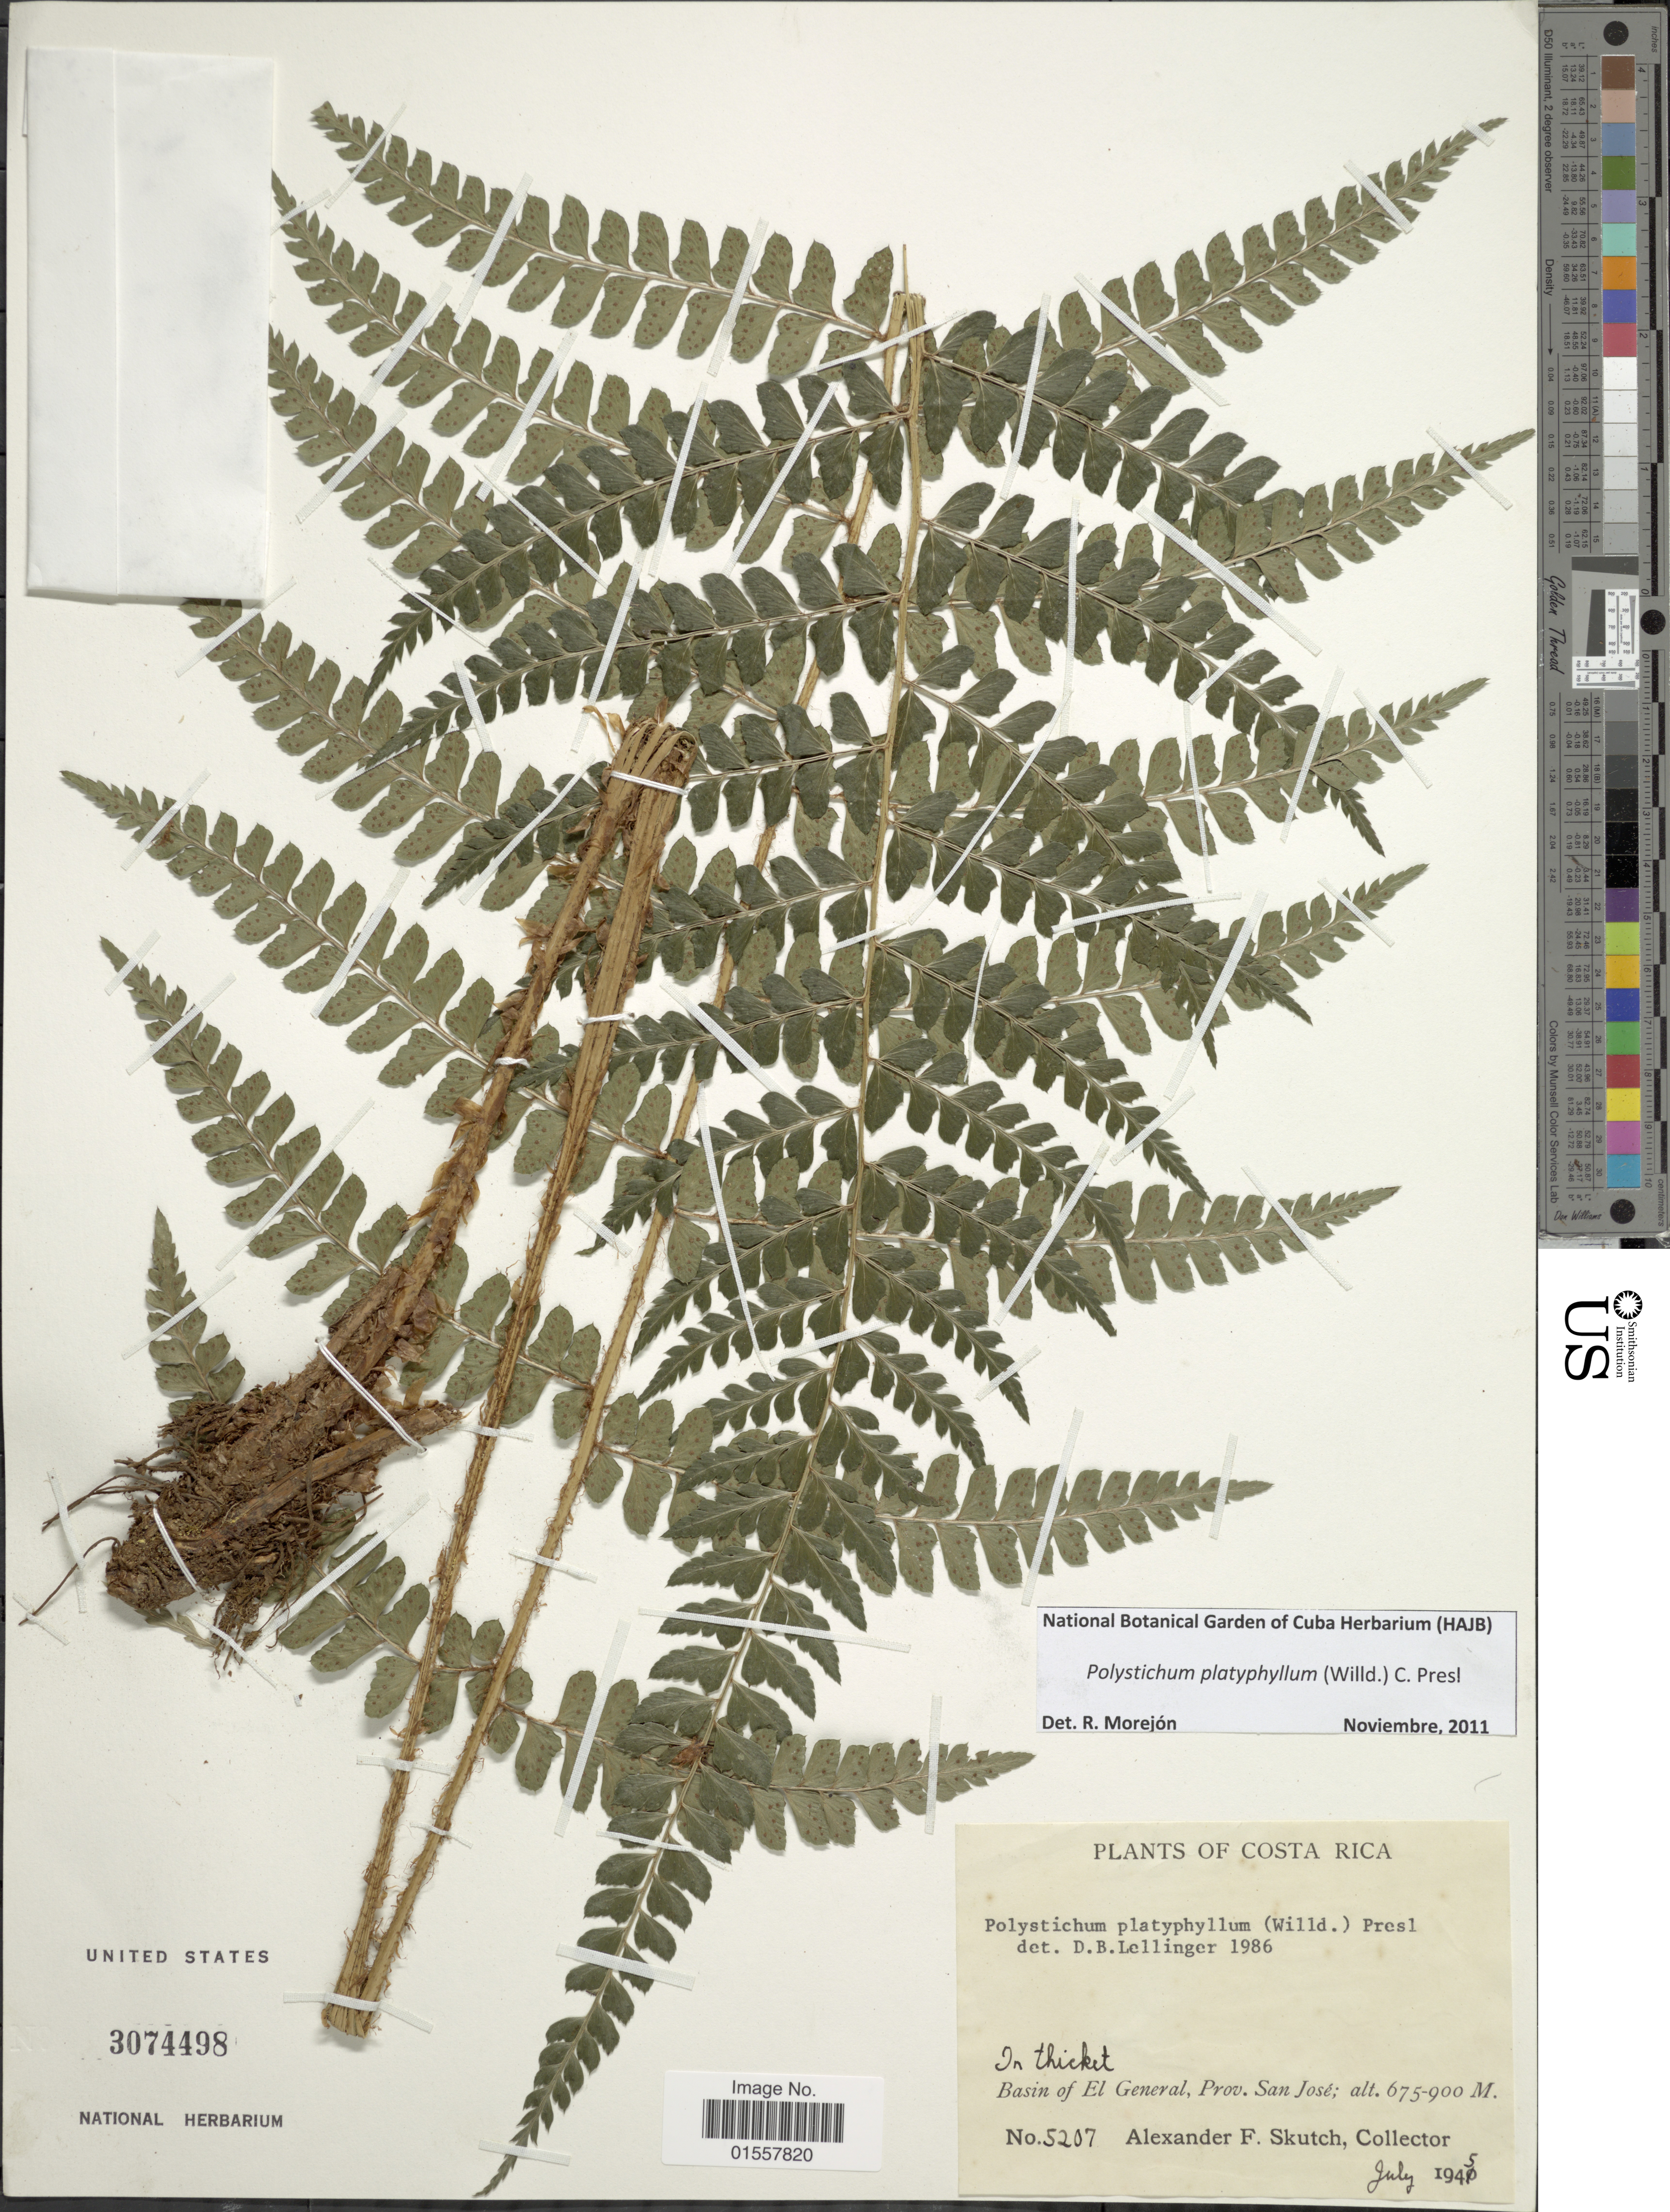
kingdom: Plantae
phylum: Tracheophyta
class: Polypodiopsida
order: Polypodiales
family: Dryopteridaceae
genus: Polystichum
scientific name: Polystichum platyphyllum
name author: (Willd.) C. Presl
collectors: A. F. Skutch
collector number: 5207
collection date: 1945-07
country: Costa Rica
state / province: San José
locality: Basin of El General, Prov. San Jose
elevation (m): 675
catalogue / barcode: US 3074498